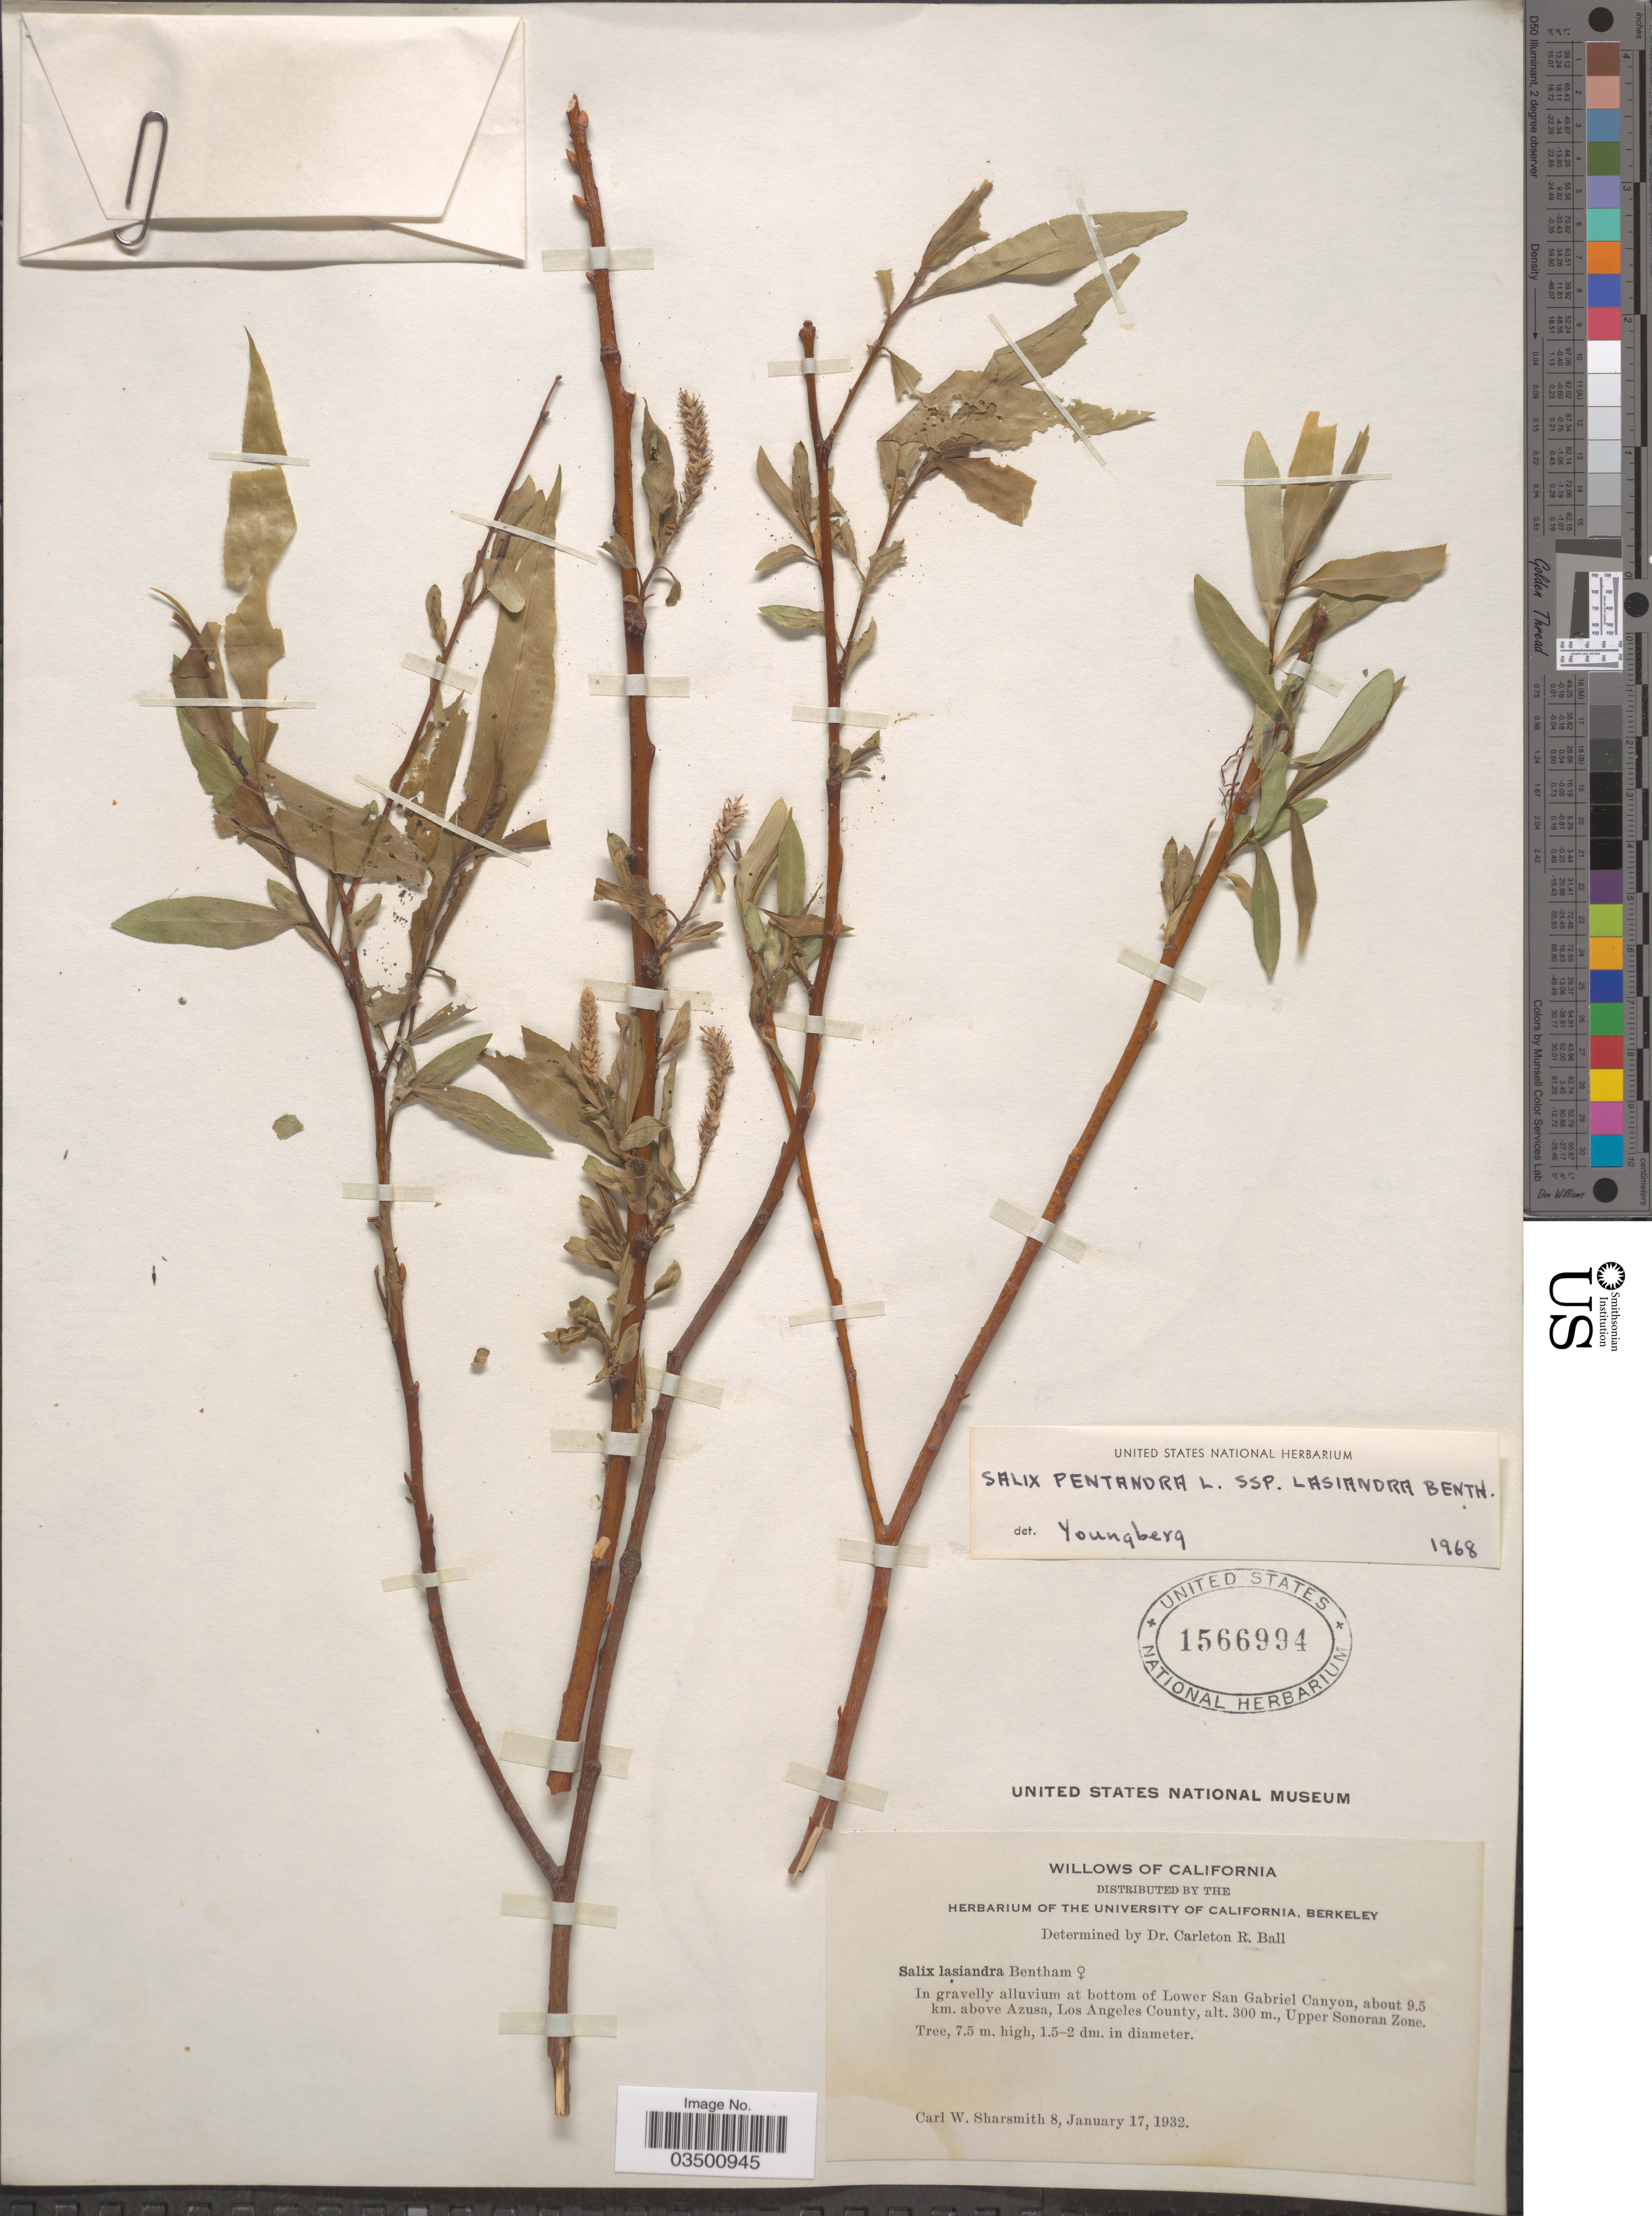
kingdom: Plantae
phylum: Tracheophyta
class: Magnoliopsida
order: Malpighiales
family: Salicaceae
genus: Salix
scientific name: Salix lasiandra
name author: Benth.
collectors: C. Sharsmith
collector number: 8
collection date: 1932-01-17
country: United States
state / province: California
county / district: Los Angeles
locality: In gravelly alluvium at bottom of Lower San Gabriel Canyon, about 9.5 km. above Azusa, Los Angeles County, Upper Sonoran Zone.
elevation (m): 300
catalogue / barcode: US 1566994